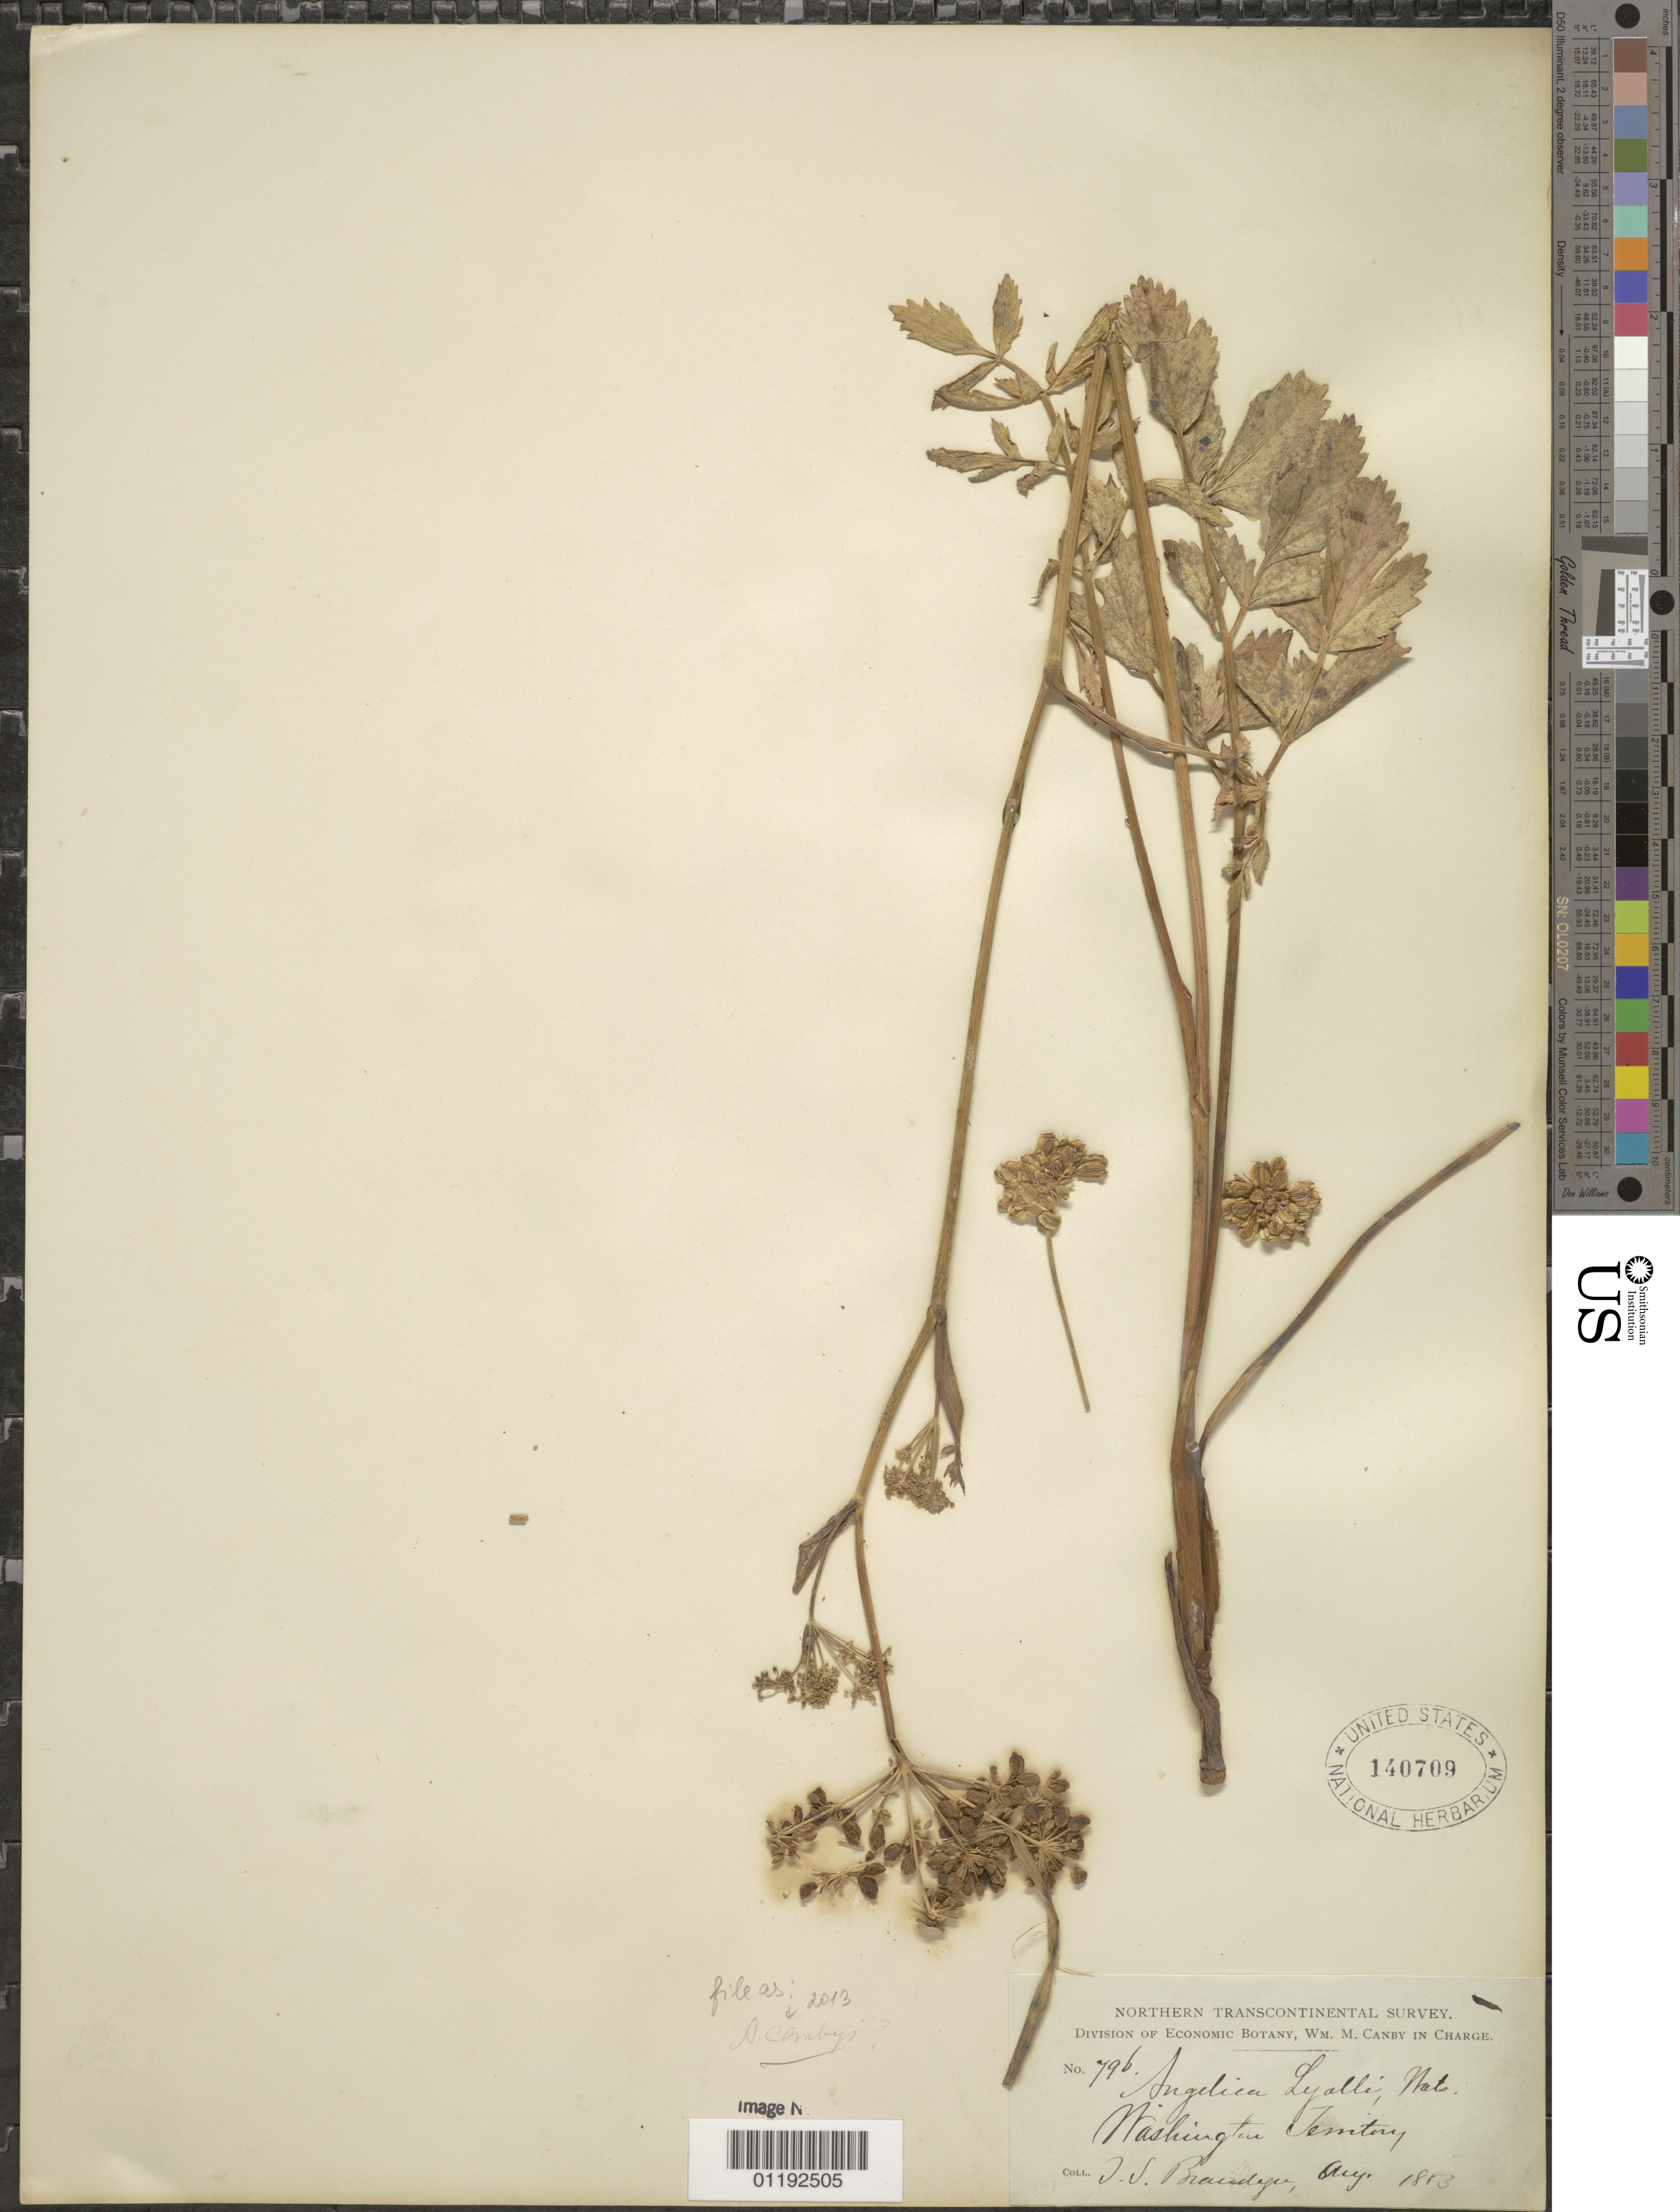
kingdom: Plantae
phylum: Tracheophyta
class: Magnoliopsida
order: Apiales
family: Apiaceae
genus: Angelica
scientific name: Angelica canbyi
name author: J.M. Coult. & Rose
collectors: J. S. Brandegee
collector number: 796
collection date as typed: Aug. 1883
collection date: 1883-08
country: United States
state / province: Washington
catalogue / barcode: US 140709